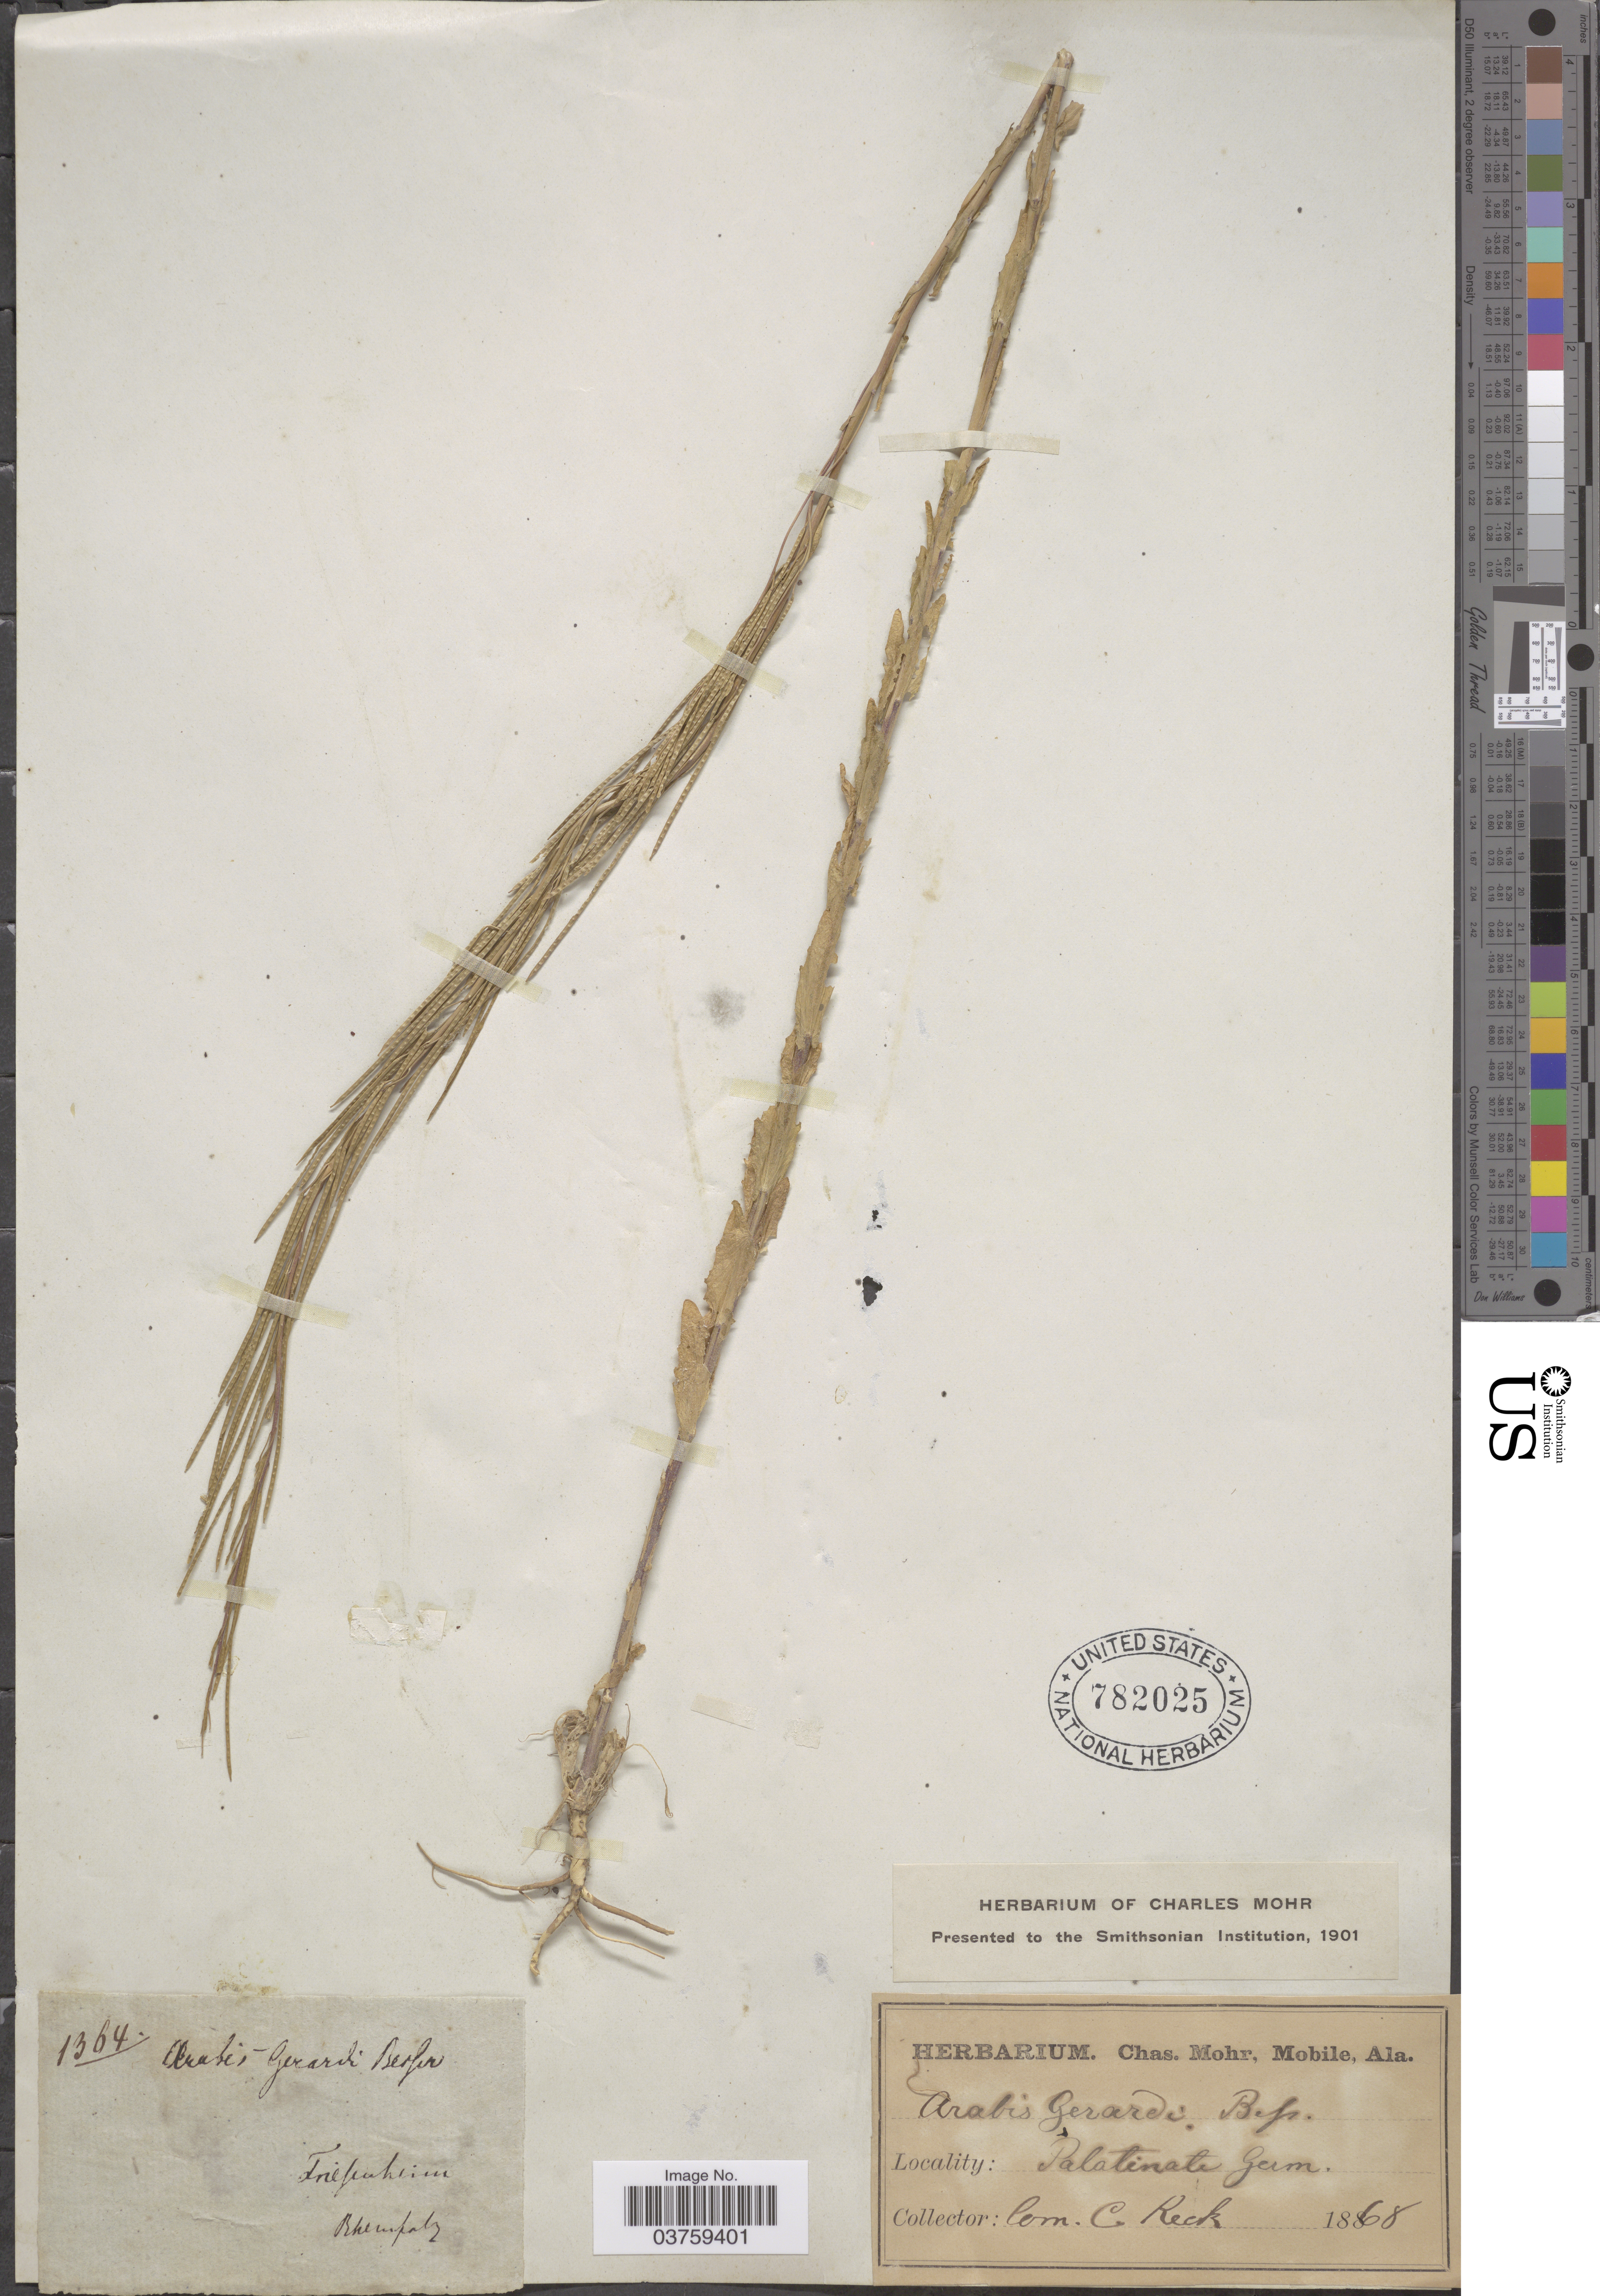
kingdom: Plantae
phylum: Tracheophyta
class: Magnoliopsida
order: Brassicales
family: Brassicaceae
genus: Arabis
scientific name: Arabis gerardii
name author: Besser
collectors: C. Keck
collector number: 1364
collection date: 1868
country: Germany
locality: Palatinate Germ. Triefuhuim*.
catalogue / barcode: US 782025